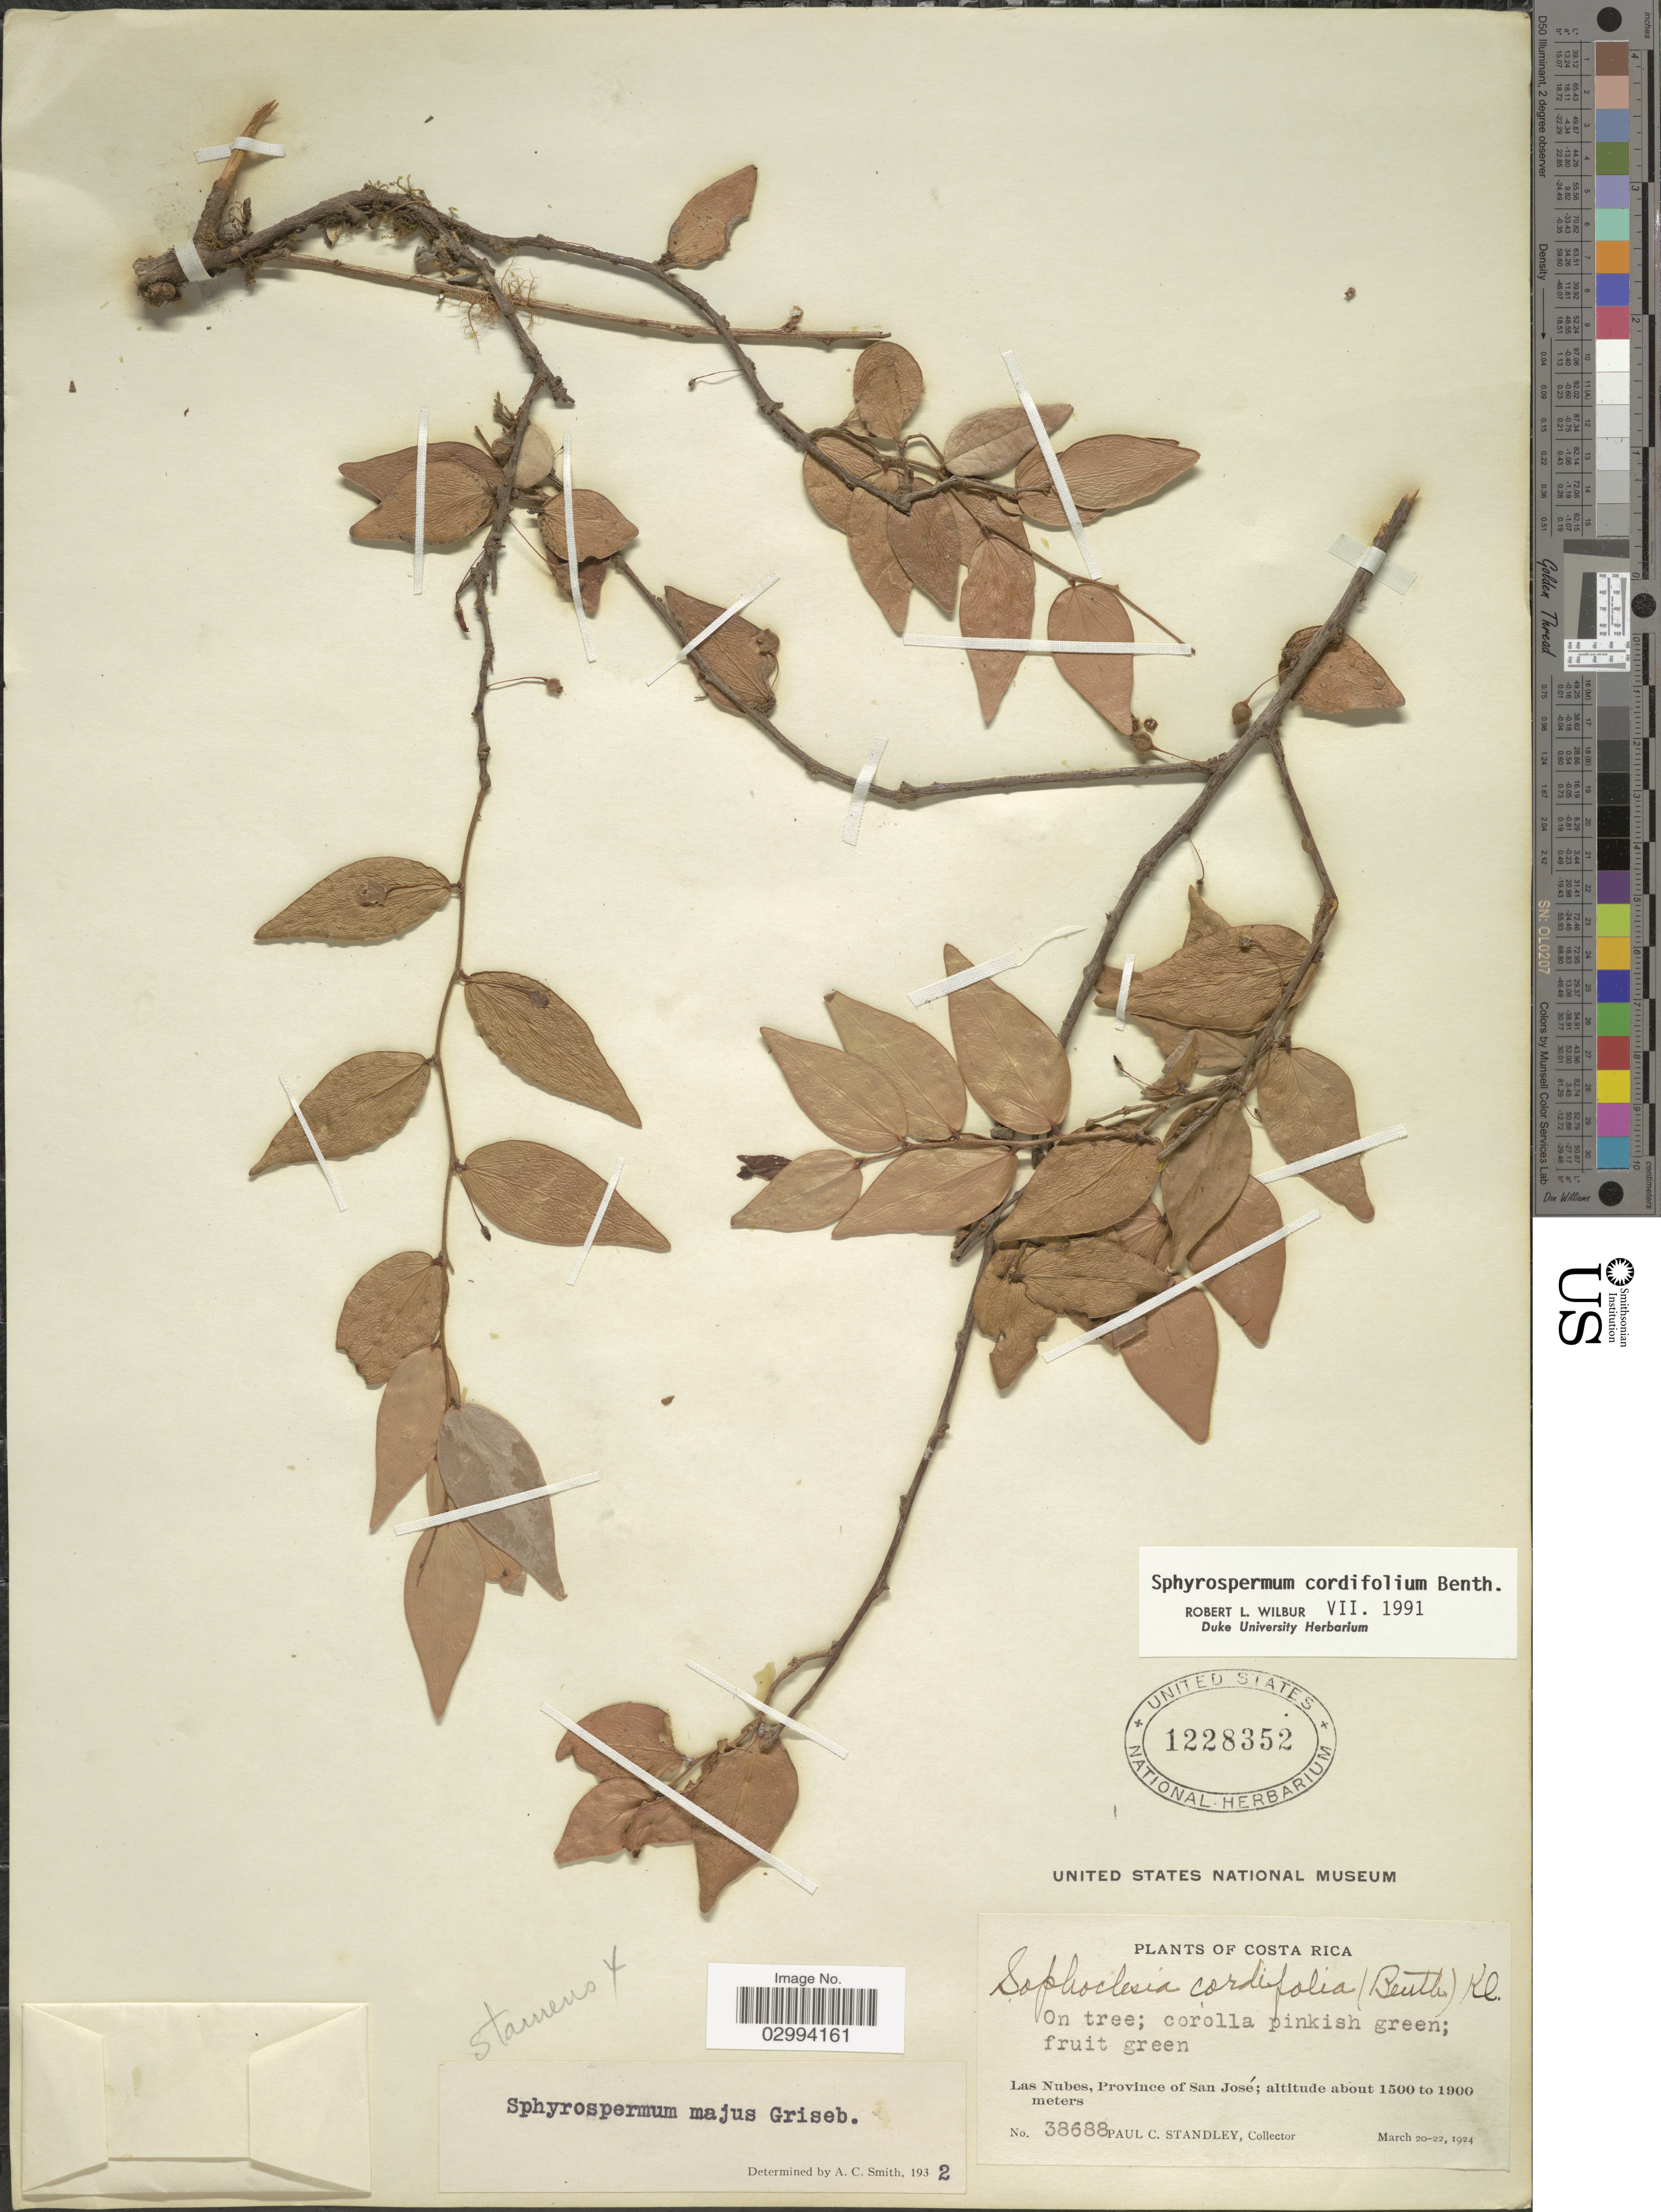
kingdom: Plantae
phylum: Tracheophyta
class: Magnoliopsida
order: Ericales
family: Ericaceae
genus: Sphyrospermum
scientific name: Sphyrospermum cordifolium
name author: Benth.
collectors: P. C. Standley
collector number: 38688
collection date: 1924-03-20/1924-03-22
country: Costa Rica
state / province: San José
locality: Las Nubes.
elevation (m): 1500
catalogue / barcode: US 1228352